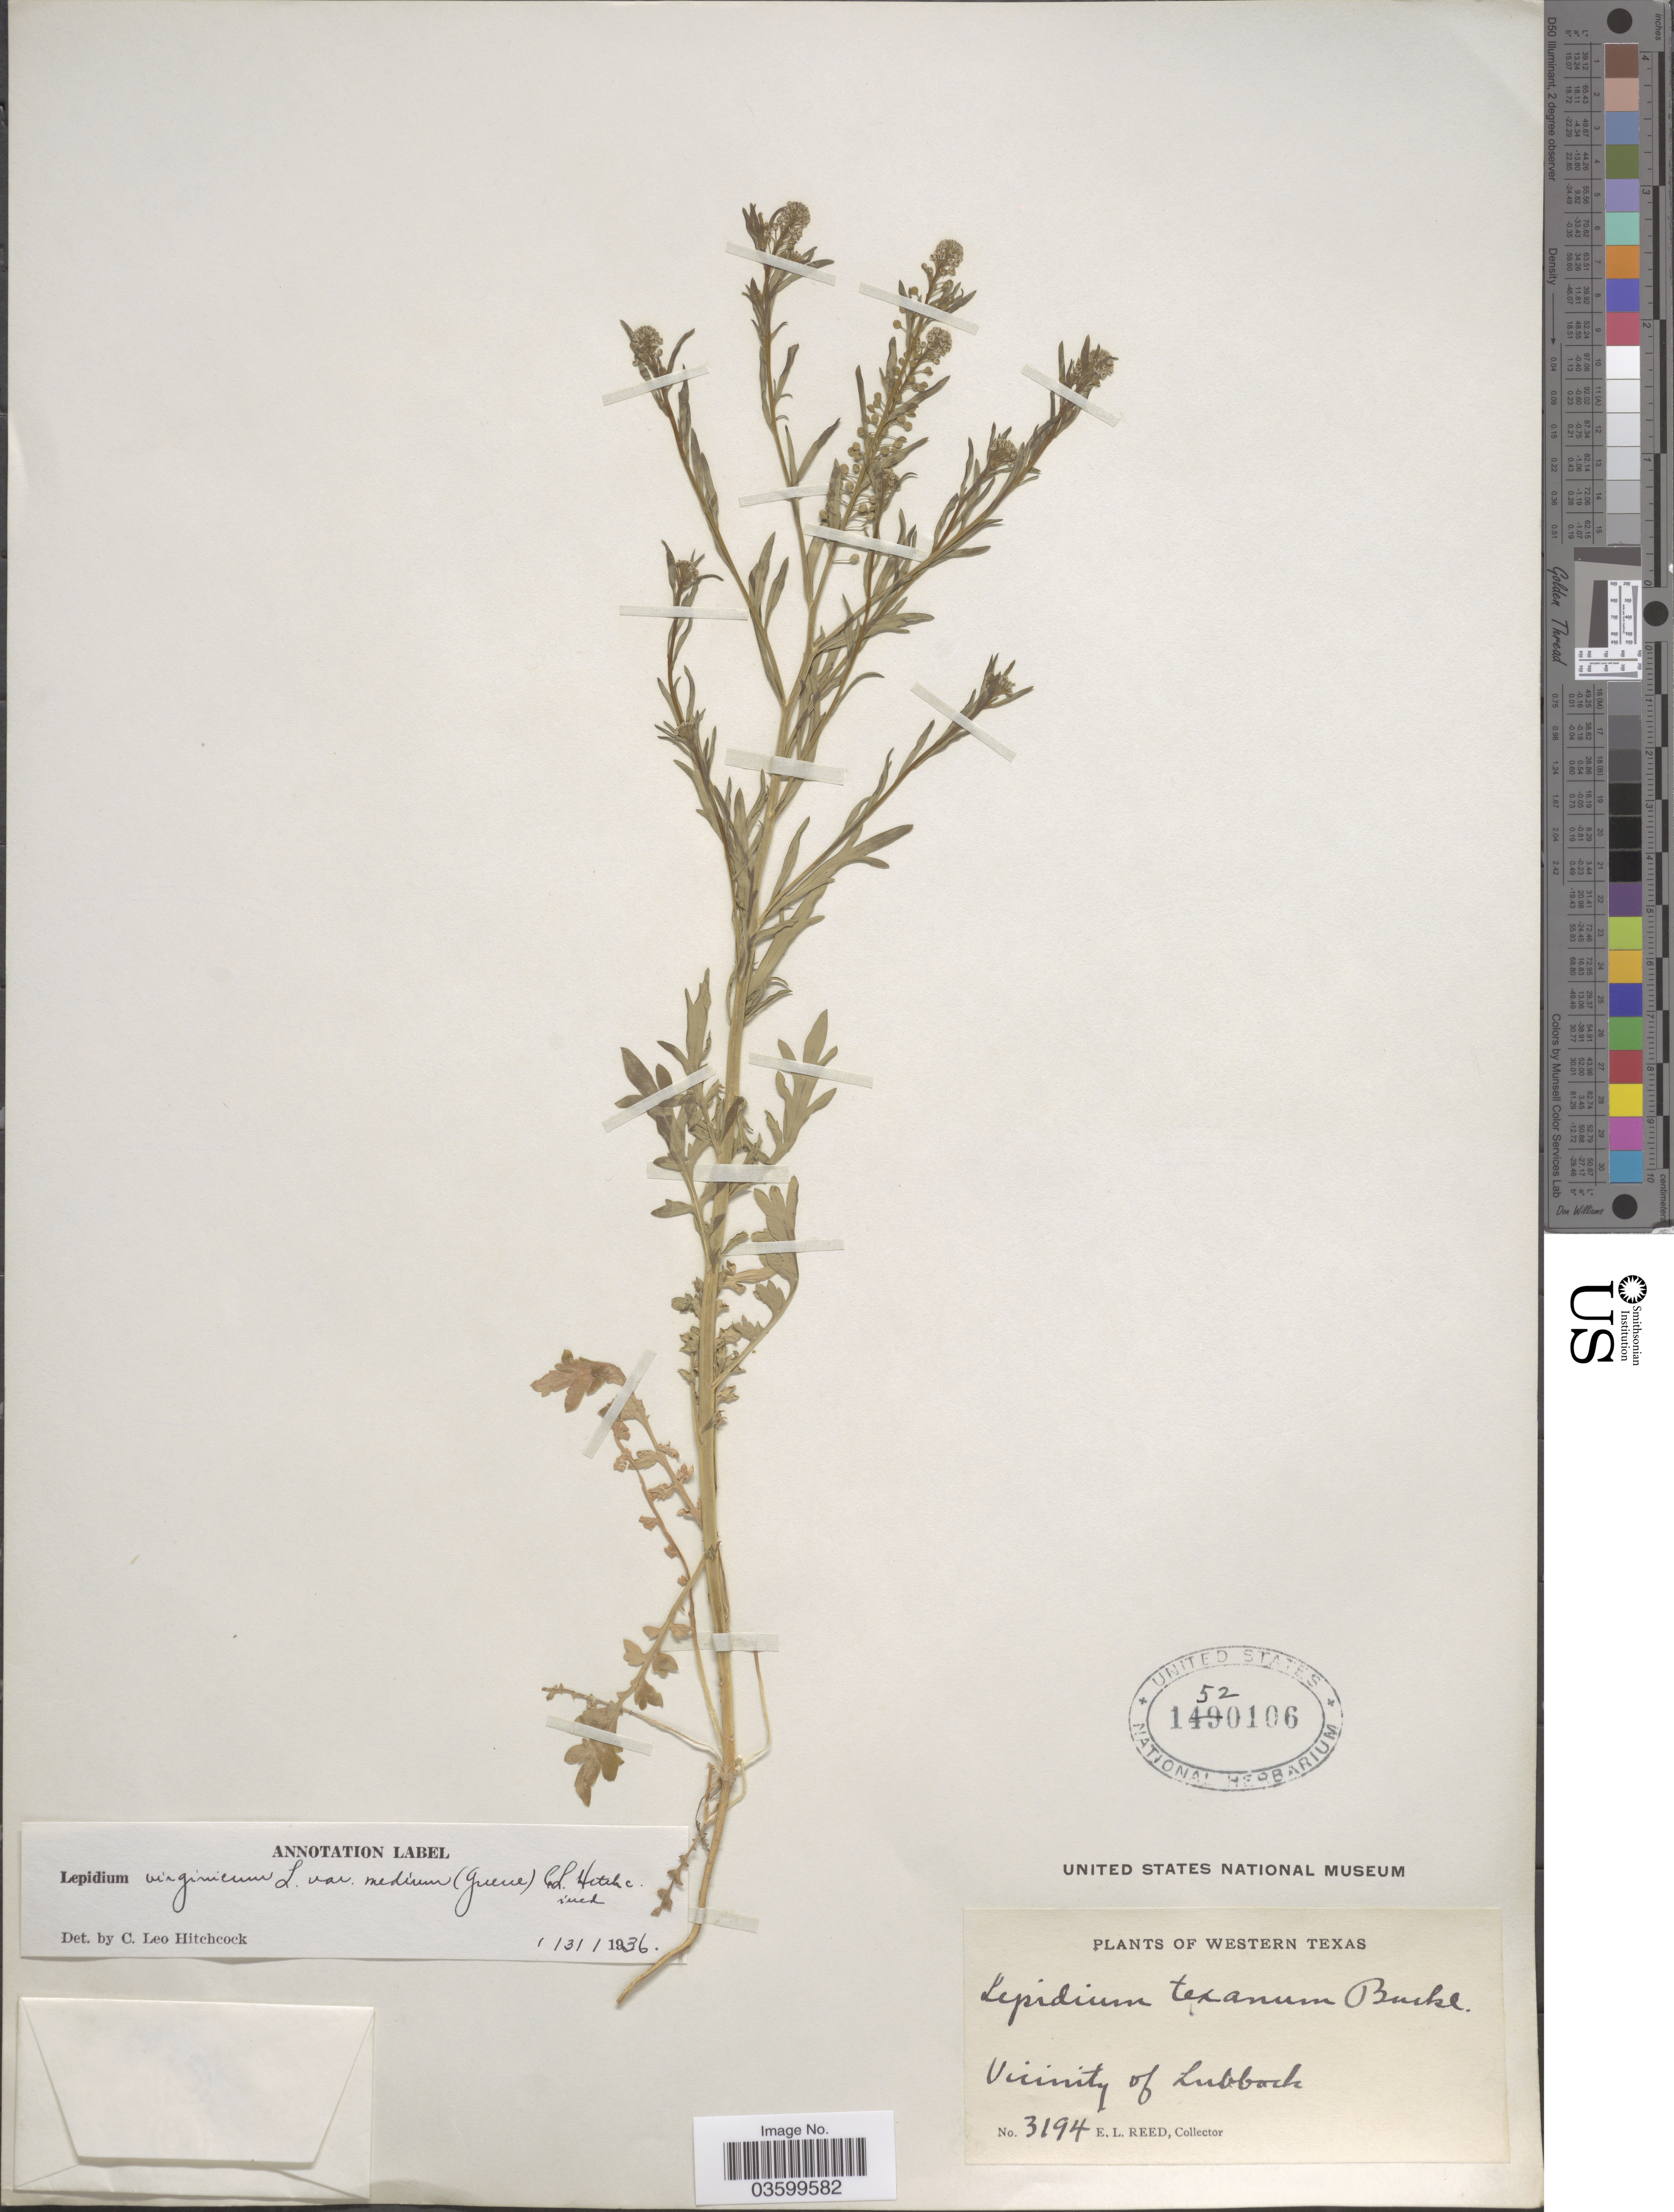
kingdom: Plantae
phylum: Tracheophyta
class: Magnoliopsida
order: Brassicales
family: Brassicaceae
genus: Lepidium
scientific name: Lepidium virginicum var. pubescens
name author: (Greene) C.L. Hitchc.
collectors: E. Reed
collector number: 3194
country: United States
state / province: Texas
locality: Western Texas. Vicinity of Lubbock.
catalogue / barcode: US 1520106